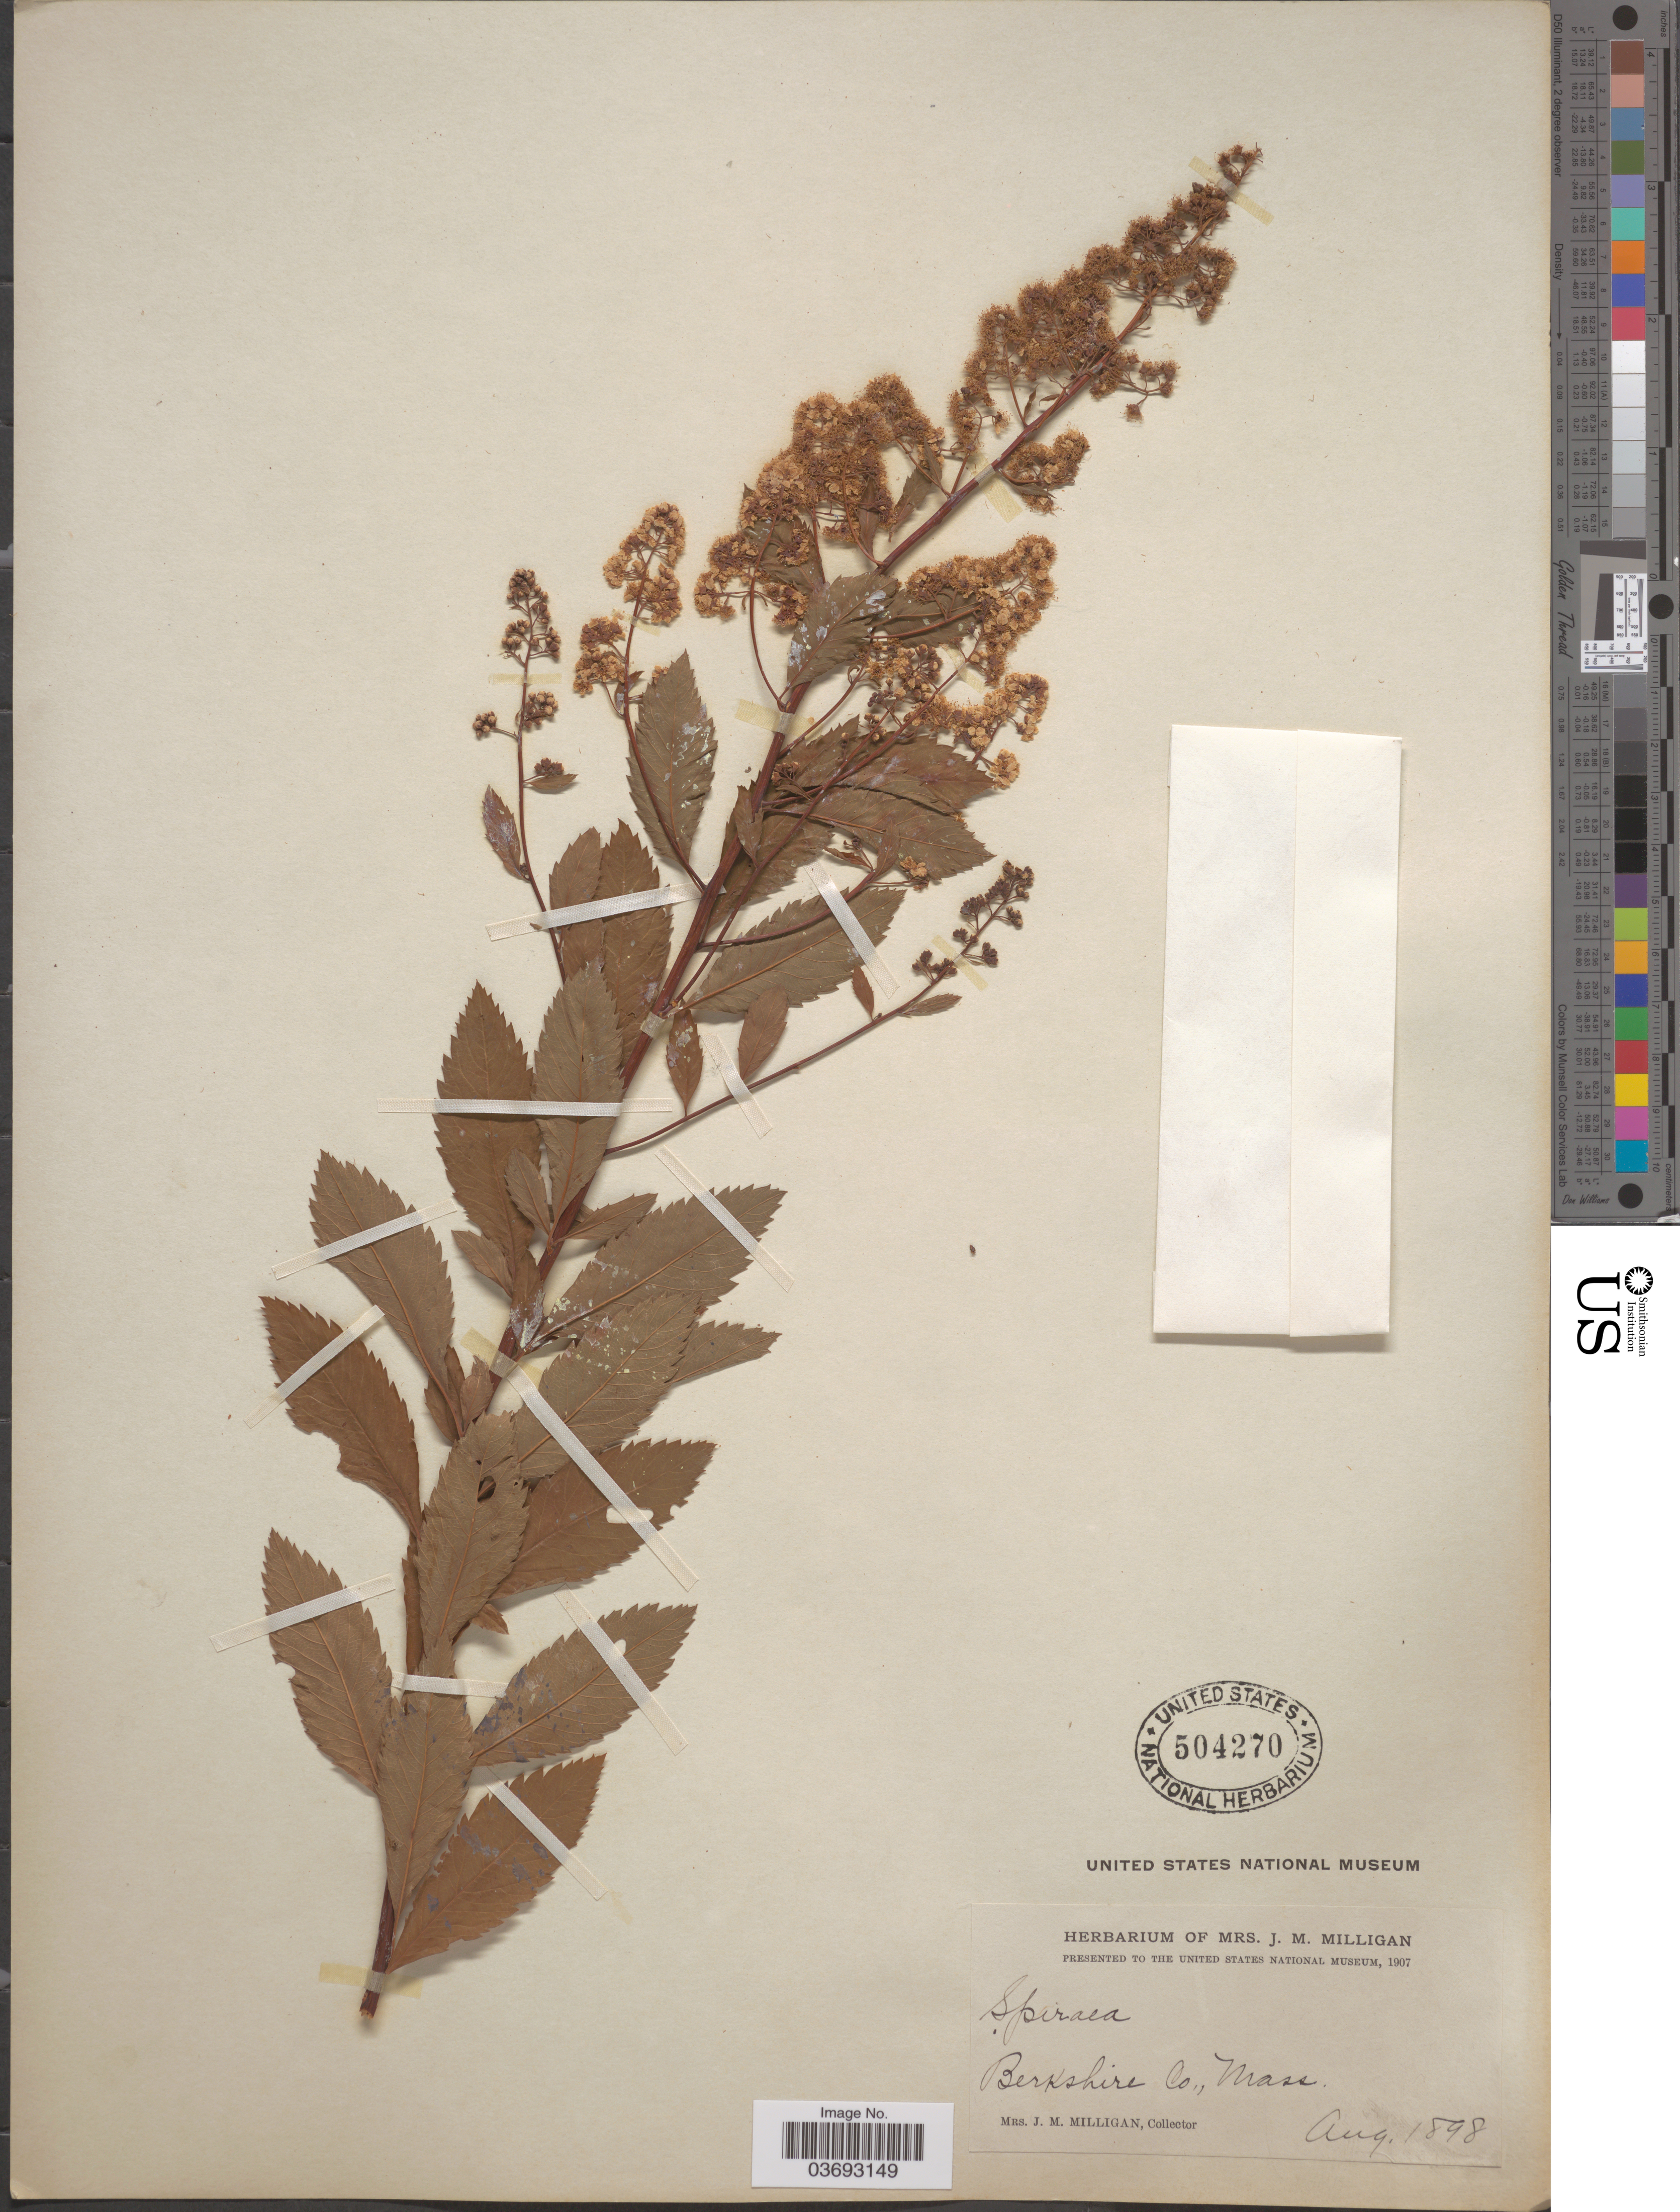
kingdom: Plantae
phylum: Tracheophyta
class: Magnoliopsida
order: Rosales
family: Rosaceae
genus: Spiraea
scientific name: Spiraea sp.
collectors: J. Milligan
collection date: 1898-08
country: United States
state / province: Massachusetts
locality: Berkshire Co.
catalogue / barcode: US 504270